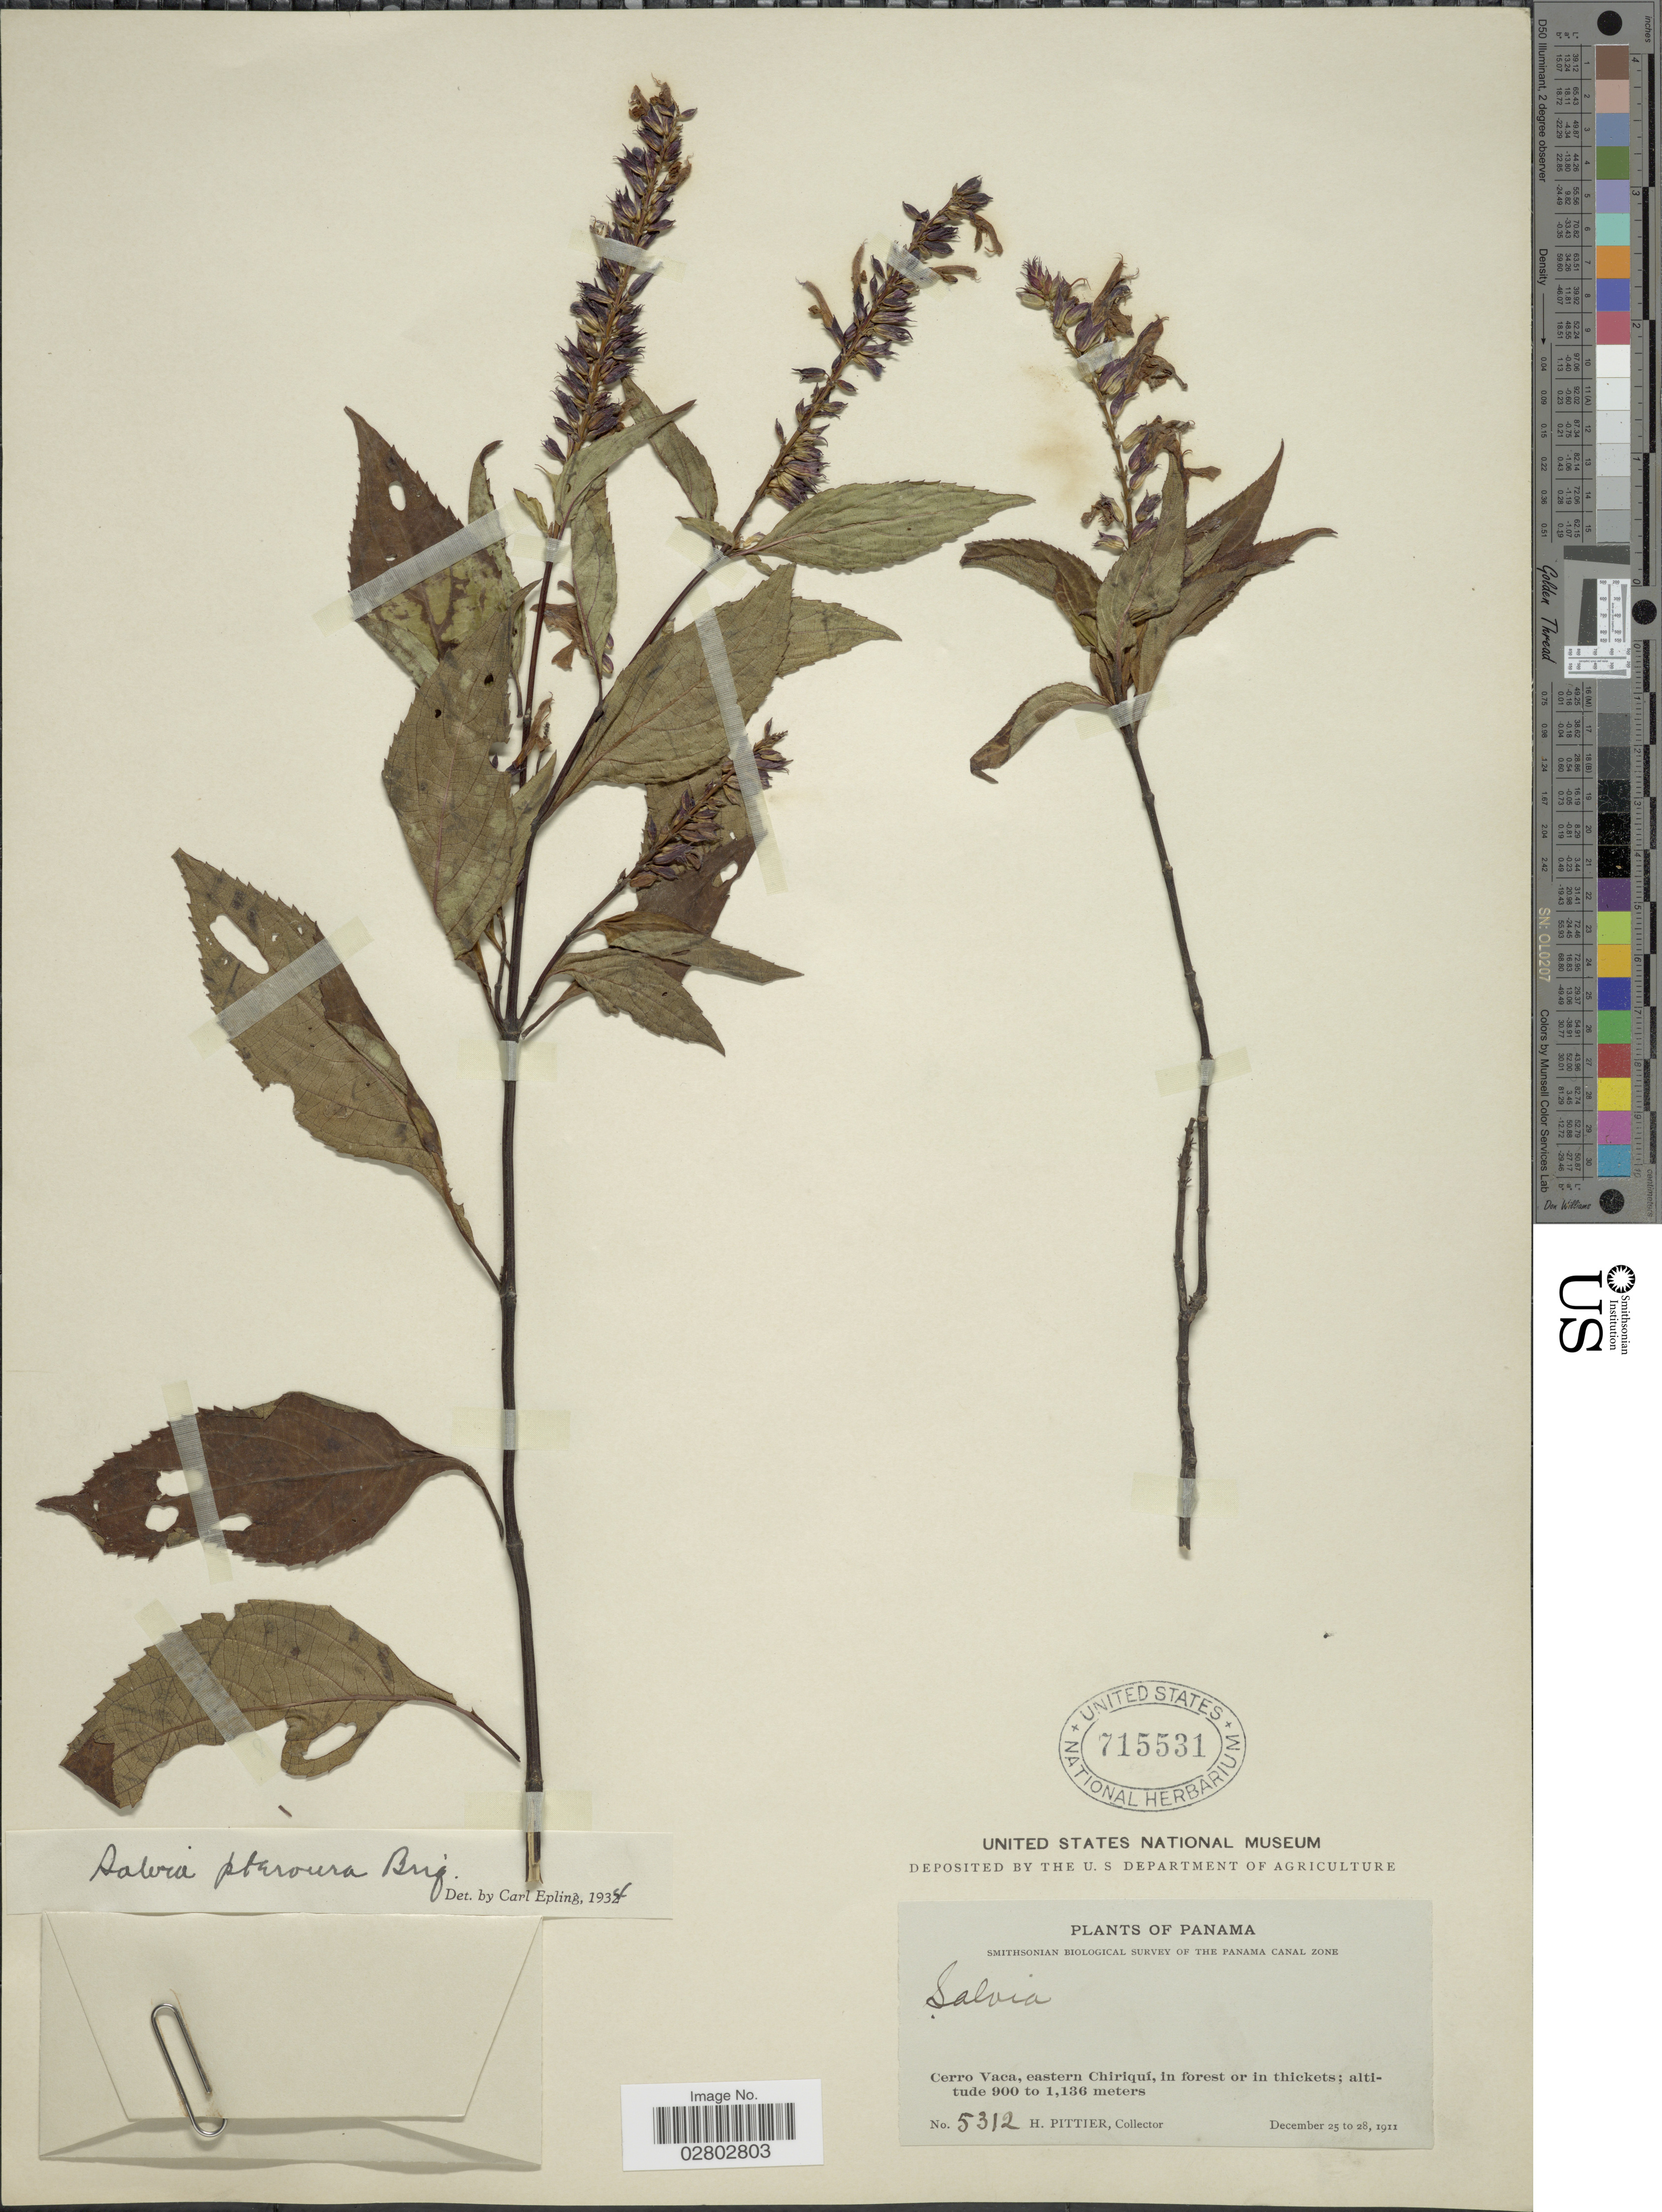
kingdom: Plantae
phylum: Tracheophyta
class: Magnoliopsida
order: Lamiales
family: Lamiaceae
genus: Salvia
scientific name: Salvia pteroura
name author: Briq.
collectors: H. F. Pittier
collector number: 5312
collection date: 1911-12-25/1911-12-28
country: Panama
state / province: Chiriqui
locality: Cerro Vaca, eastern Chiriqui, in forest or in thickets.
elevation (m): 900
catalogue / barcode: US 715531